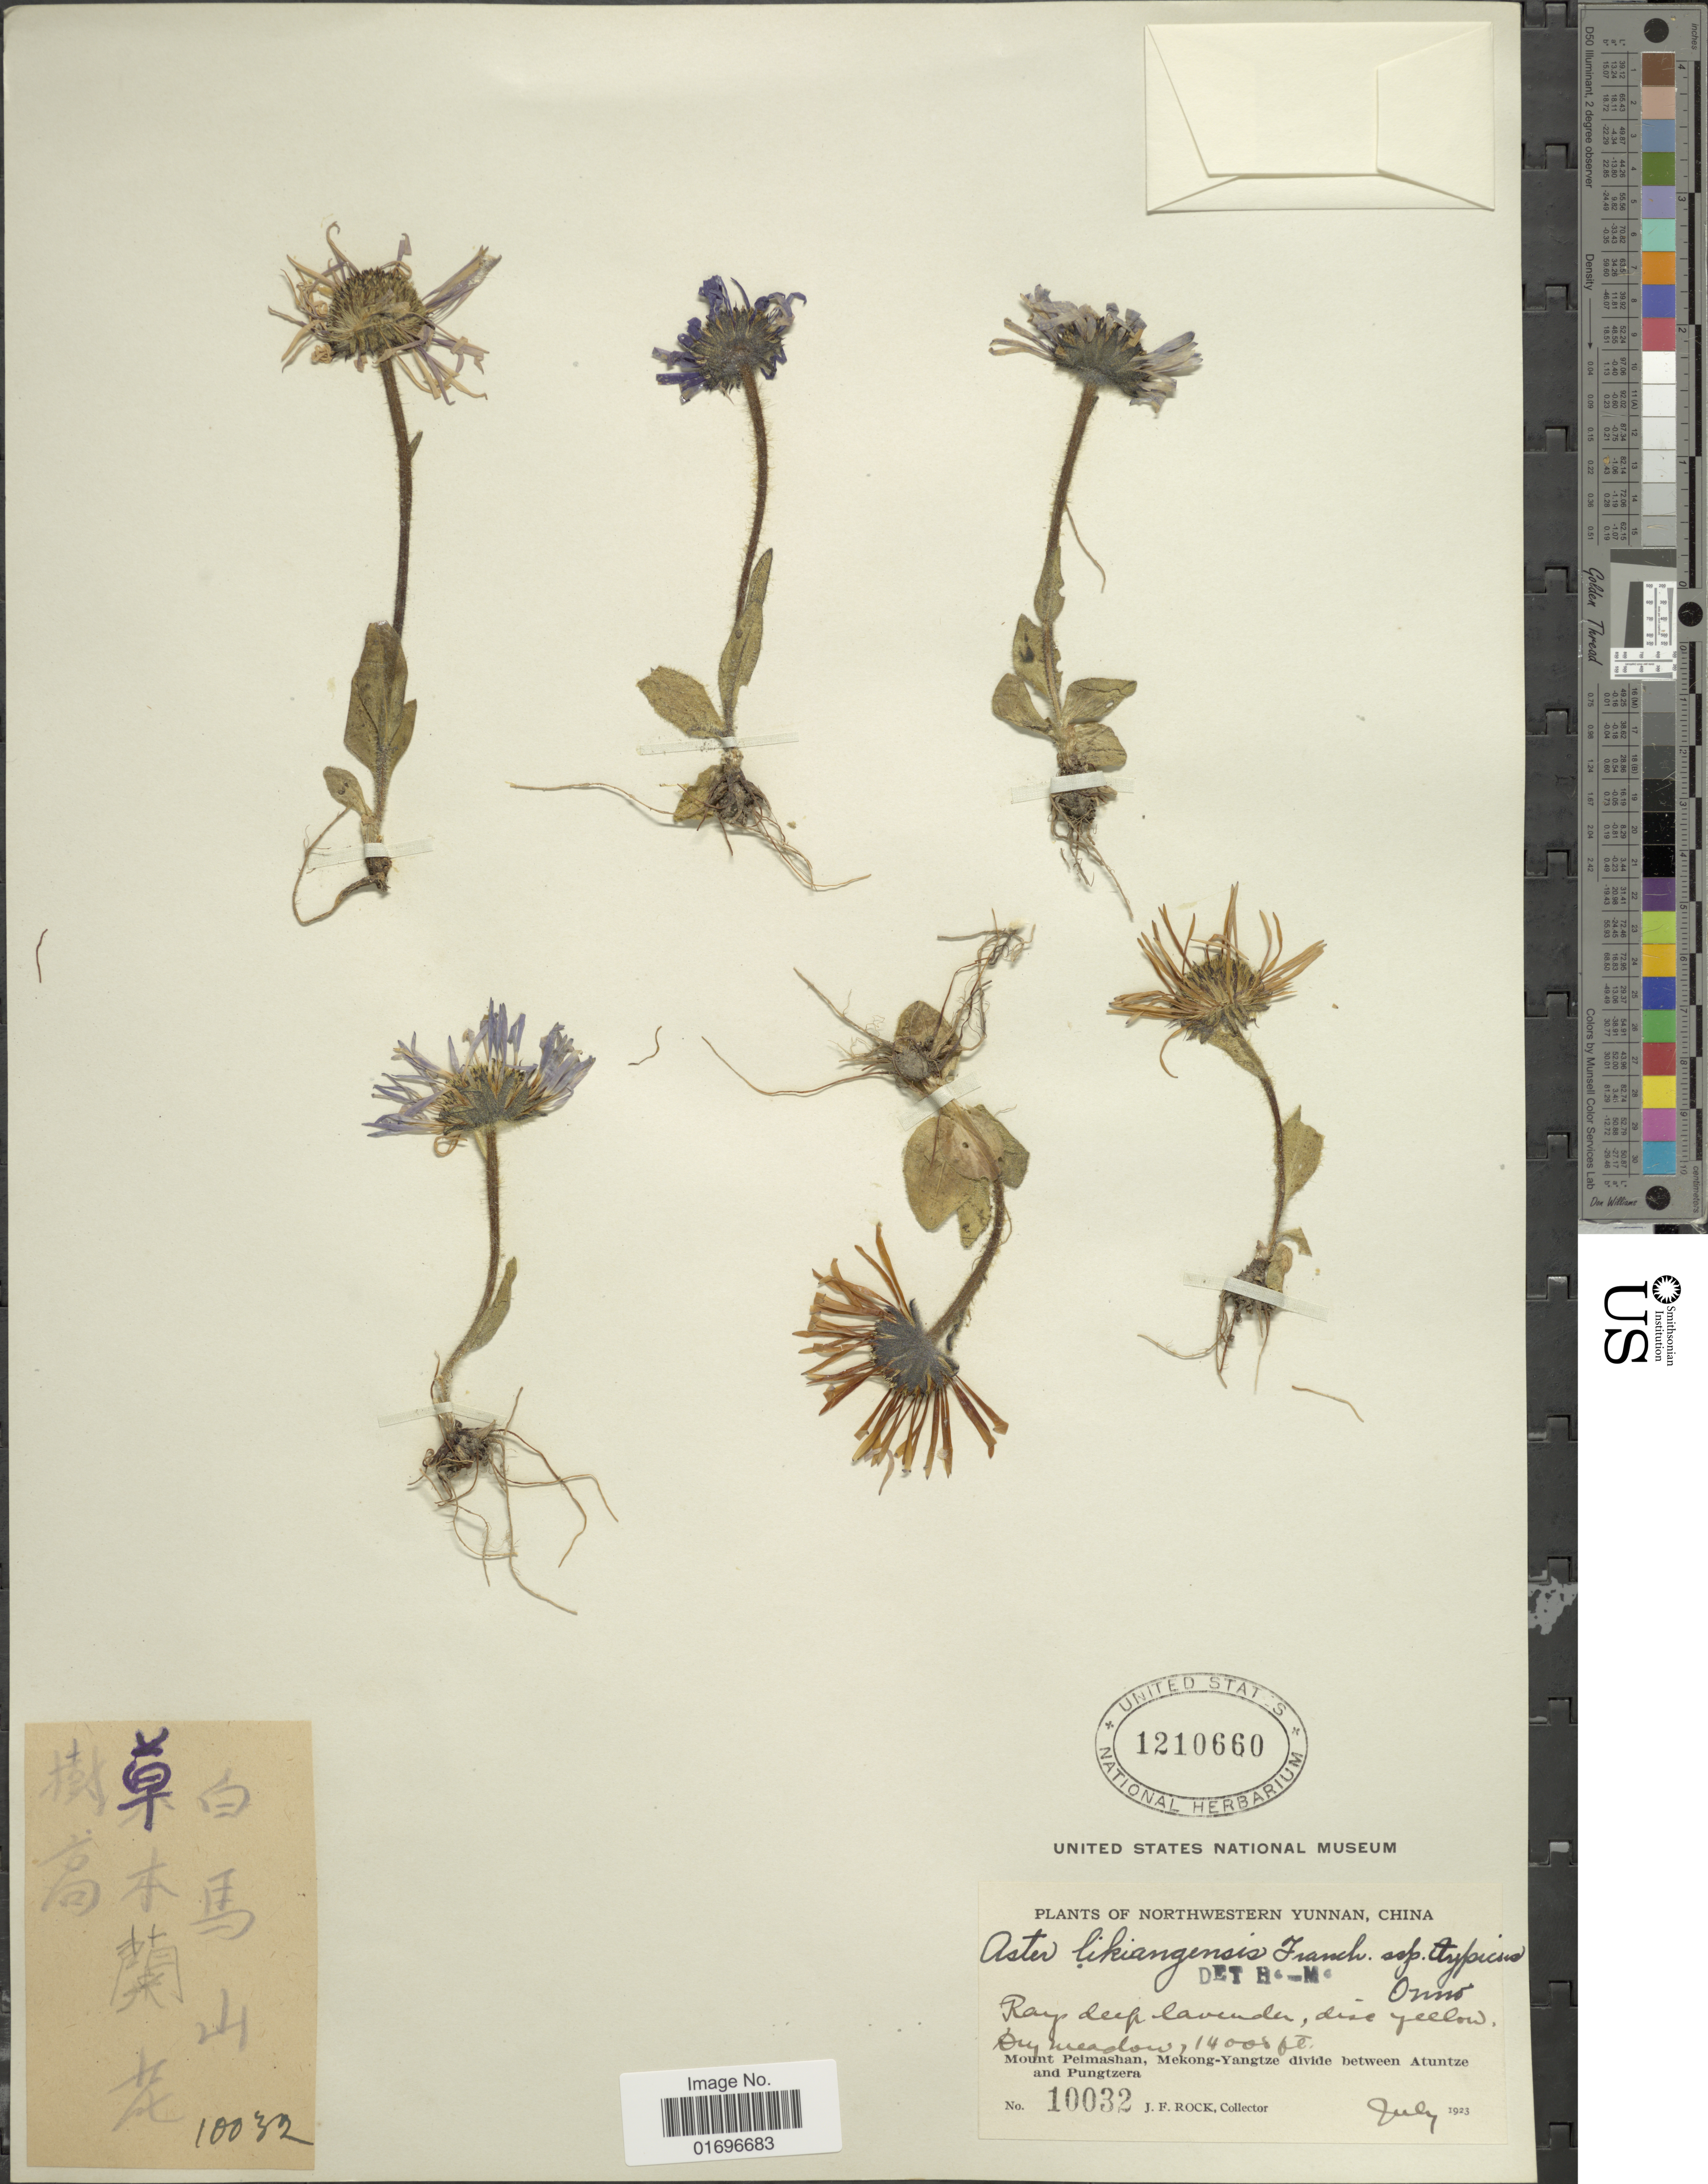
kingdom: Plantae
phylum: Tracheophyta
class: Magnoliopsida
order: Asterales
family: Asteraceae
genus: Aster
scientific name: Aster likiangensis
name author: Franch.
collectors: J. Rock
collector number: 10032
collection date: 1923-07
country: China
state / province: Yunnan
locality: Northwestern Yunnan, China. Mount Peimashan, Mekong-Yangtze divide between Atuntze and Pungtzera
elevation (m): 4267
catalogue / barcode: US 1210660